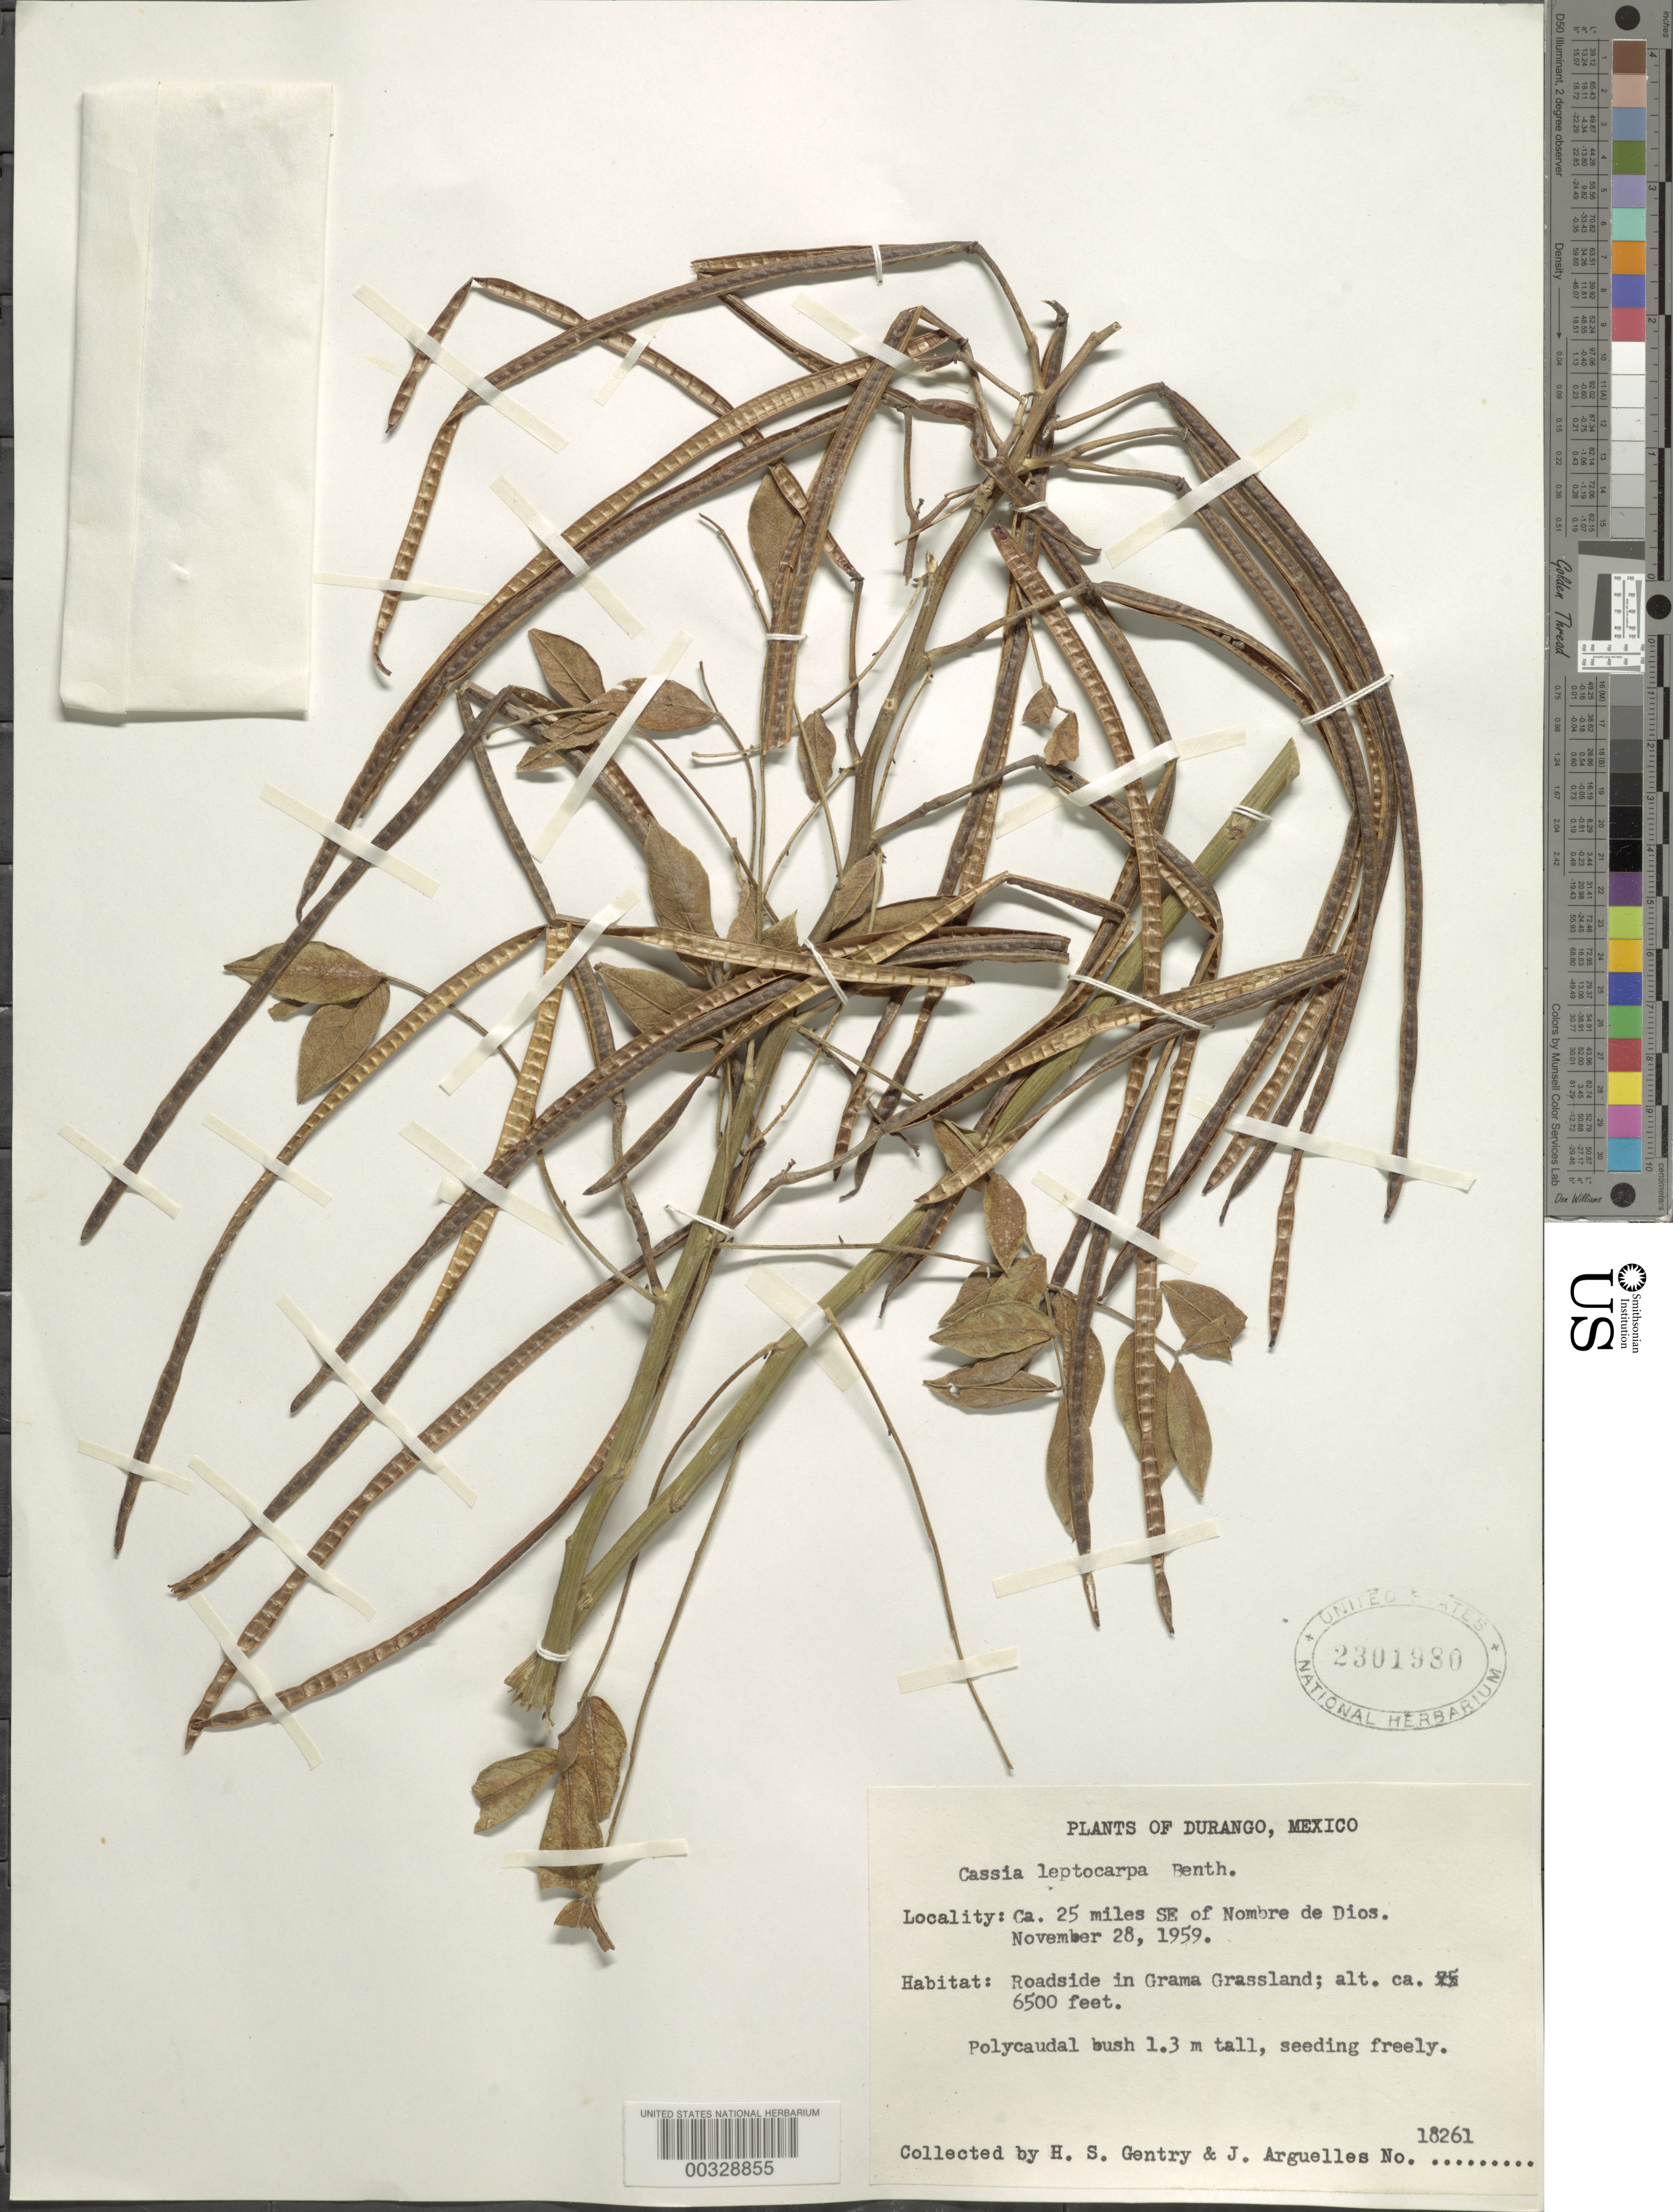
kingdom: Plantae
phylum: Tracheophyta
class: Magnoliopsida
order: Fabales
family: Fabaceae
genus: Senna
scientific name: Senna hirsuta var. leptocarpa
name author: (Benth.) H.S. Irwin & Barneby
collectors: H. S. Gentry & J. Arguelles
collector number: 18261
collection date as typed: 28 Nov 1959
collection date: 1959-11-28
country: Mexico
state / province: Durango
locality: Ca 25 mi SE of nombre de dios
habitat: Road side in grama grassland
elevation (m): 1981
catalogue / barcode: US 2301980